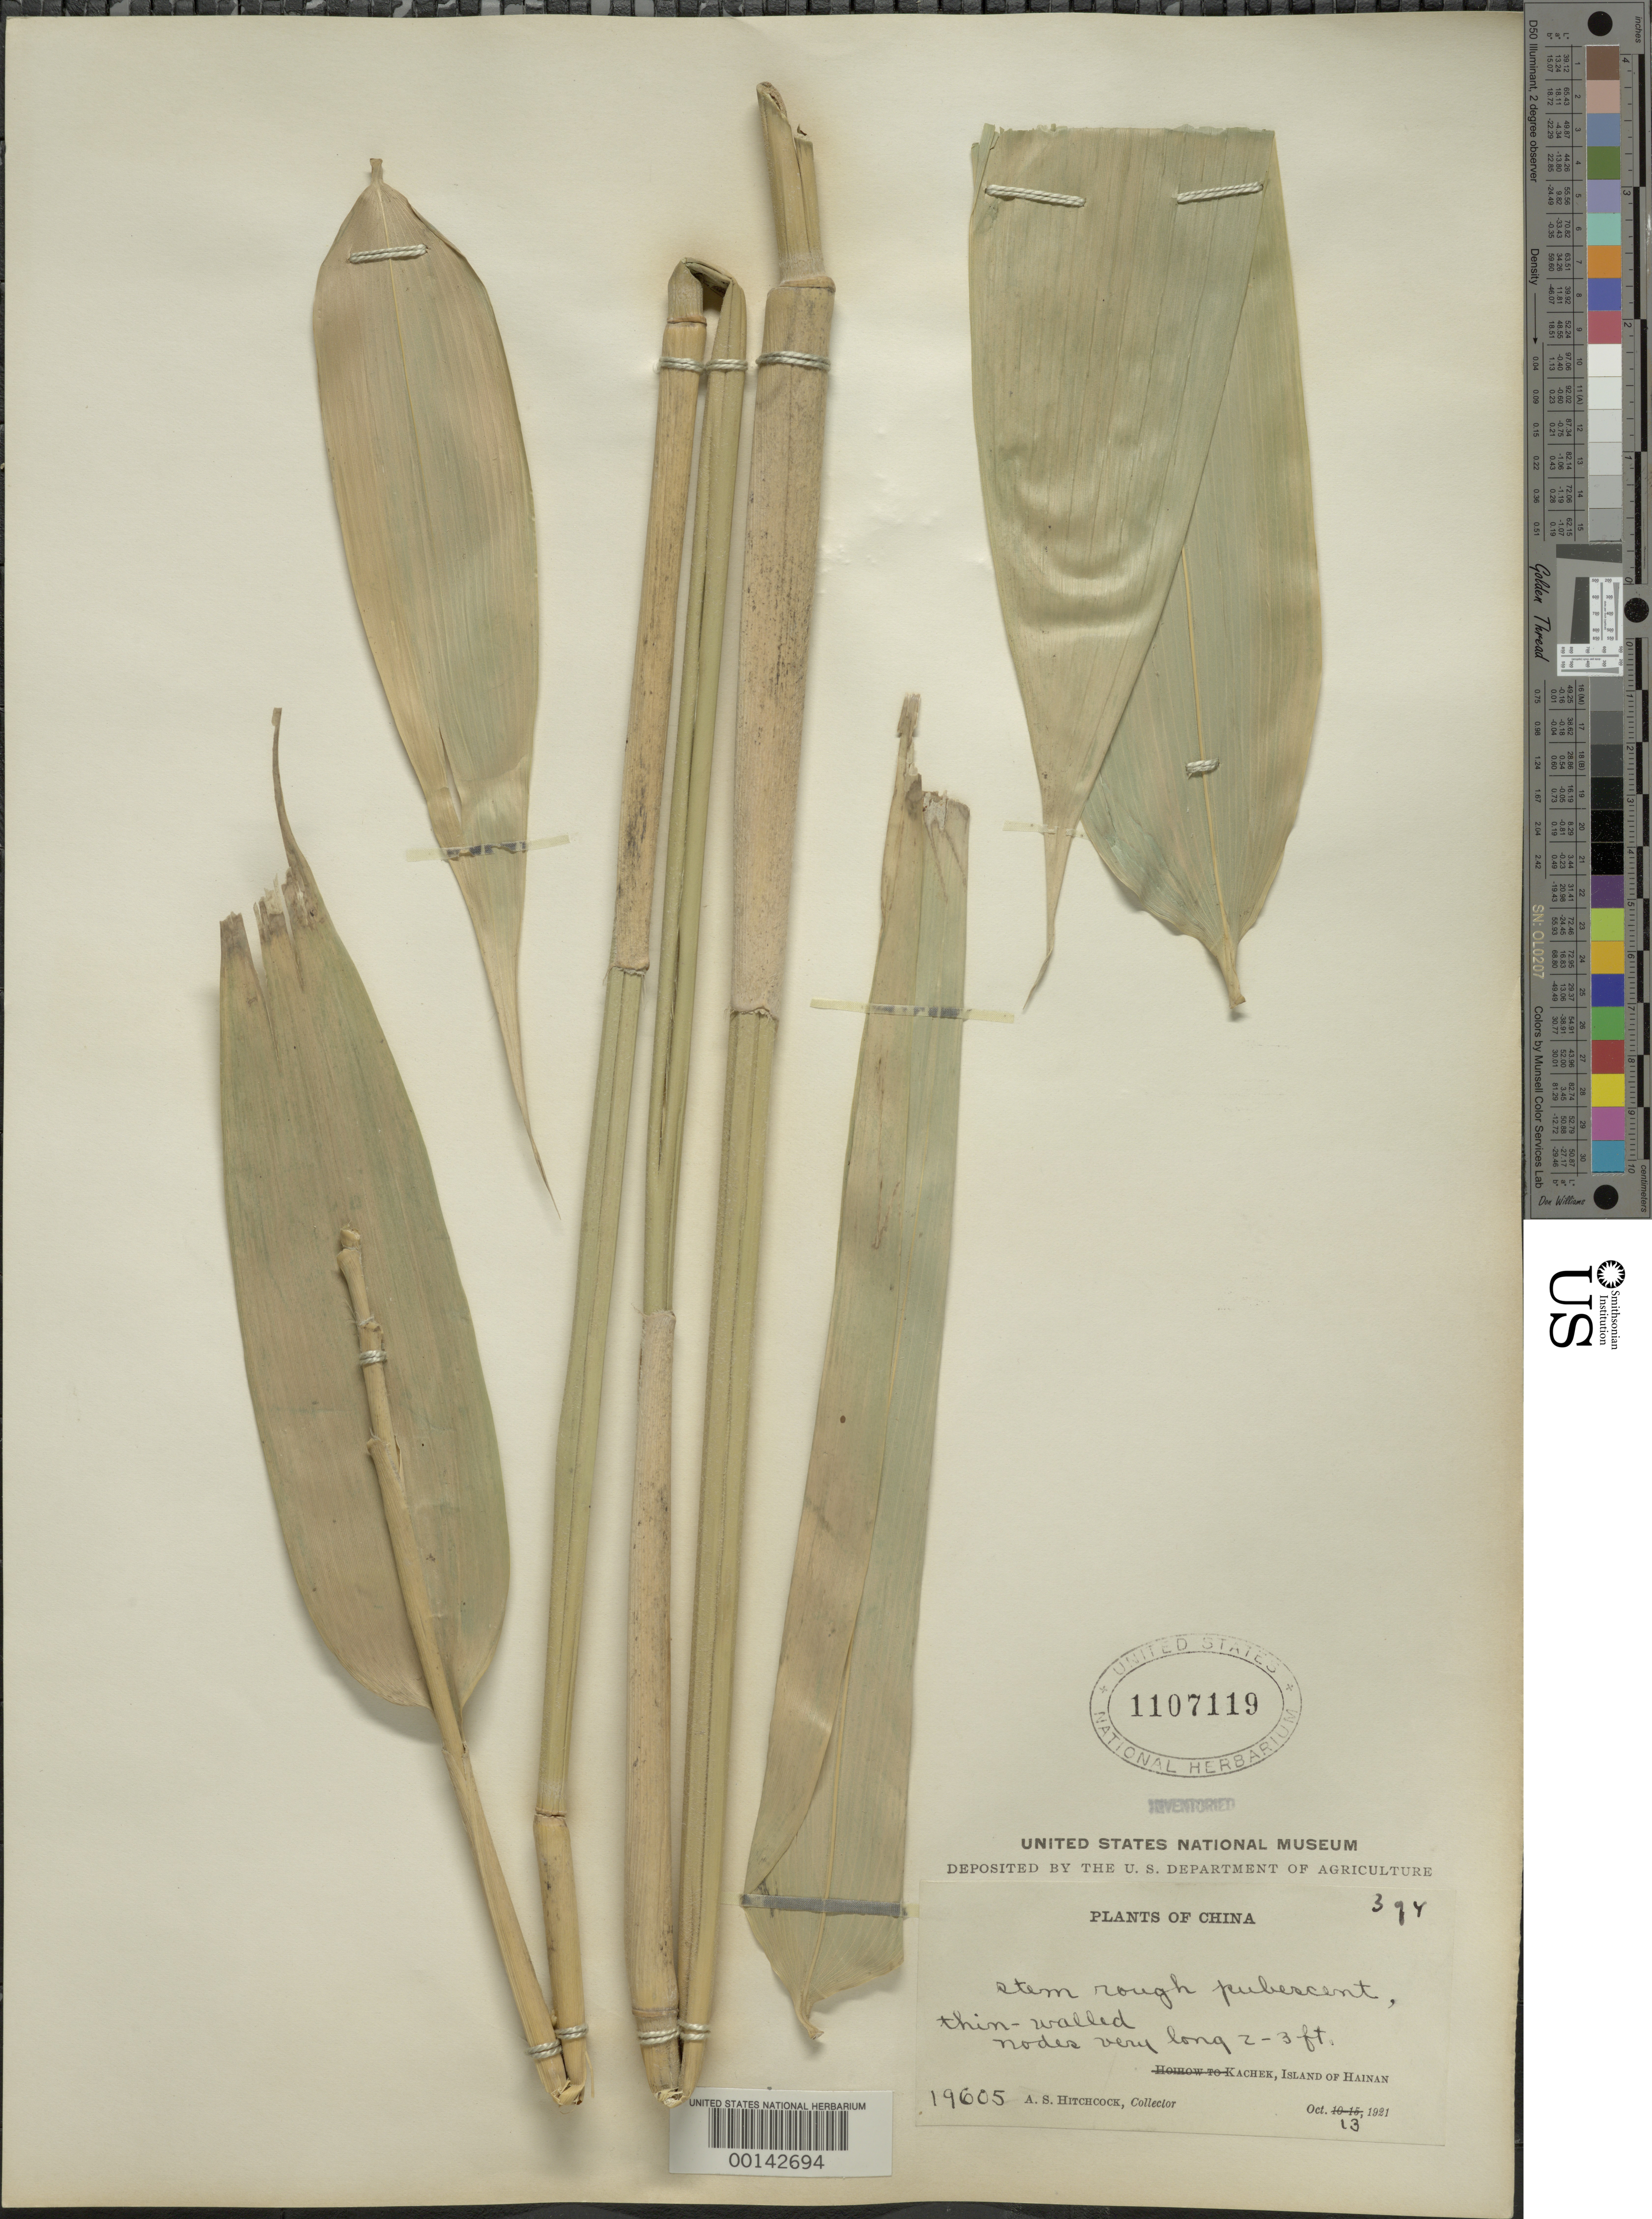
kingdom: Plantae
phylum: Tracheophyta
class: Liliopsida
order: Poales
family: Poaceae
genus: Schizostachyum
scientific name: Schizostachyum sp.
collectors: A. S. Hitchcock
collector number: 19605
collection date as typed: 13 Oct 1921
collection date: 1921-10-13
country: China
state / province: Hainan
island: Hainan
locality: Kachek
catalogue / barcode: US 1107119